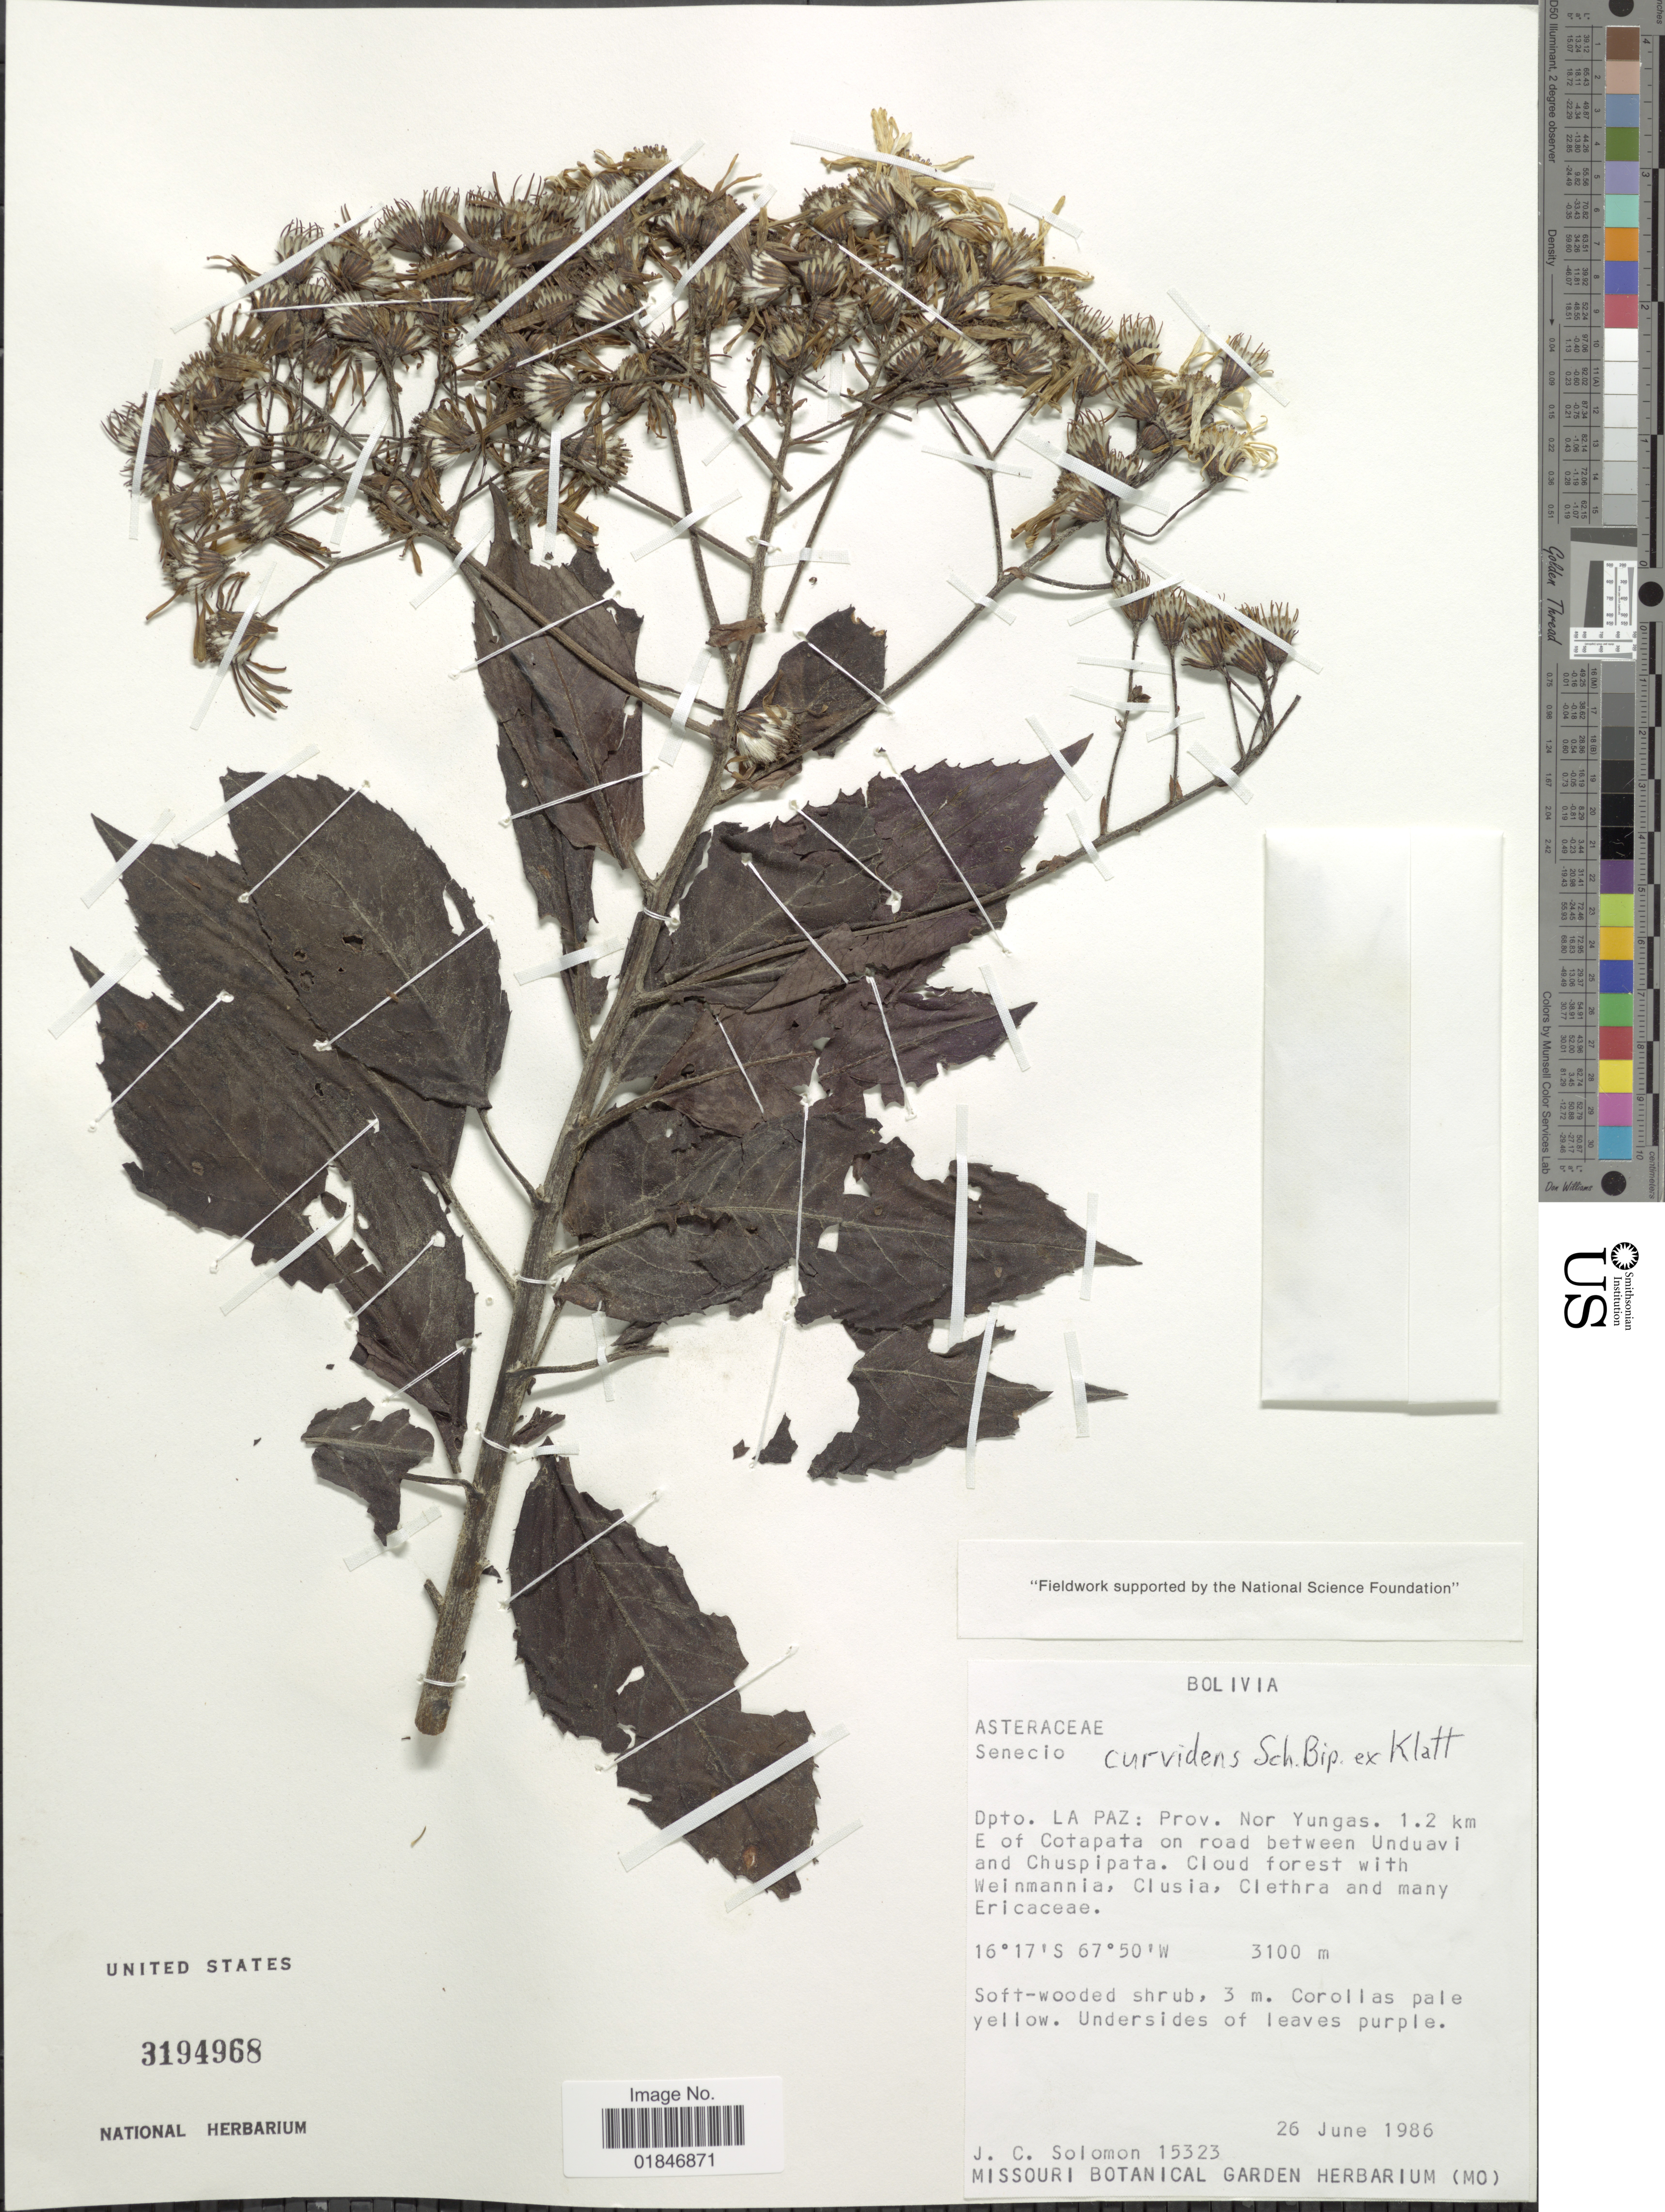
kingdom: Plantae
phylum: Tracheophyta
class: Magnoliopsida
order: Asterales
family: Asteraceae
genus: Dendrophorbium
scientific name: Dendrophorbium curvidens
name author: (Sch. Bip. ex Klatt) C. Jeffrey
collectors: J. C. Solomon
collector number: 15323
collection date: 1986-06-26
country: Bolivia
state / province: La Paz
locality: Prov. Nor Yungas. 1.2 km E of Cotapata on road between Unduavi and Chuspipata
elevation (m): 3100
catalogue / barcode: US 3194968